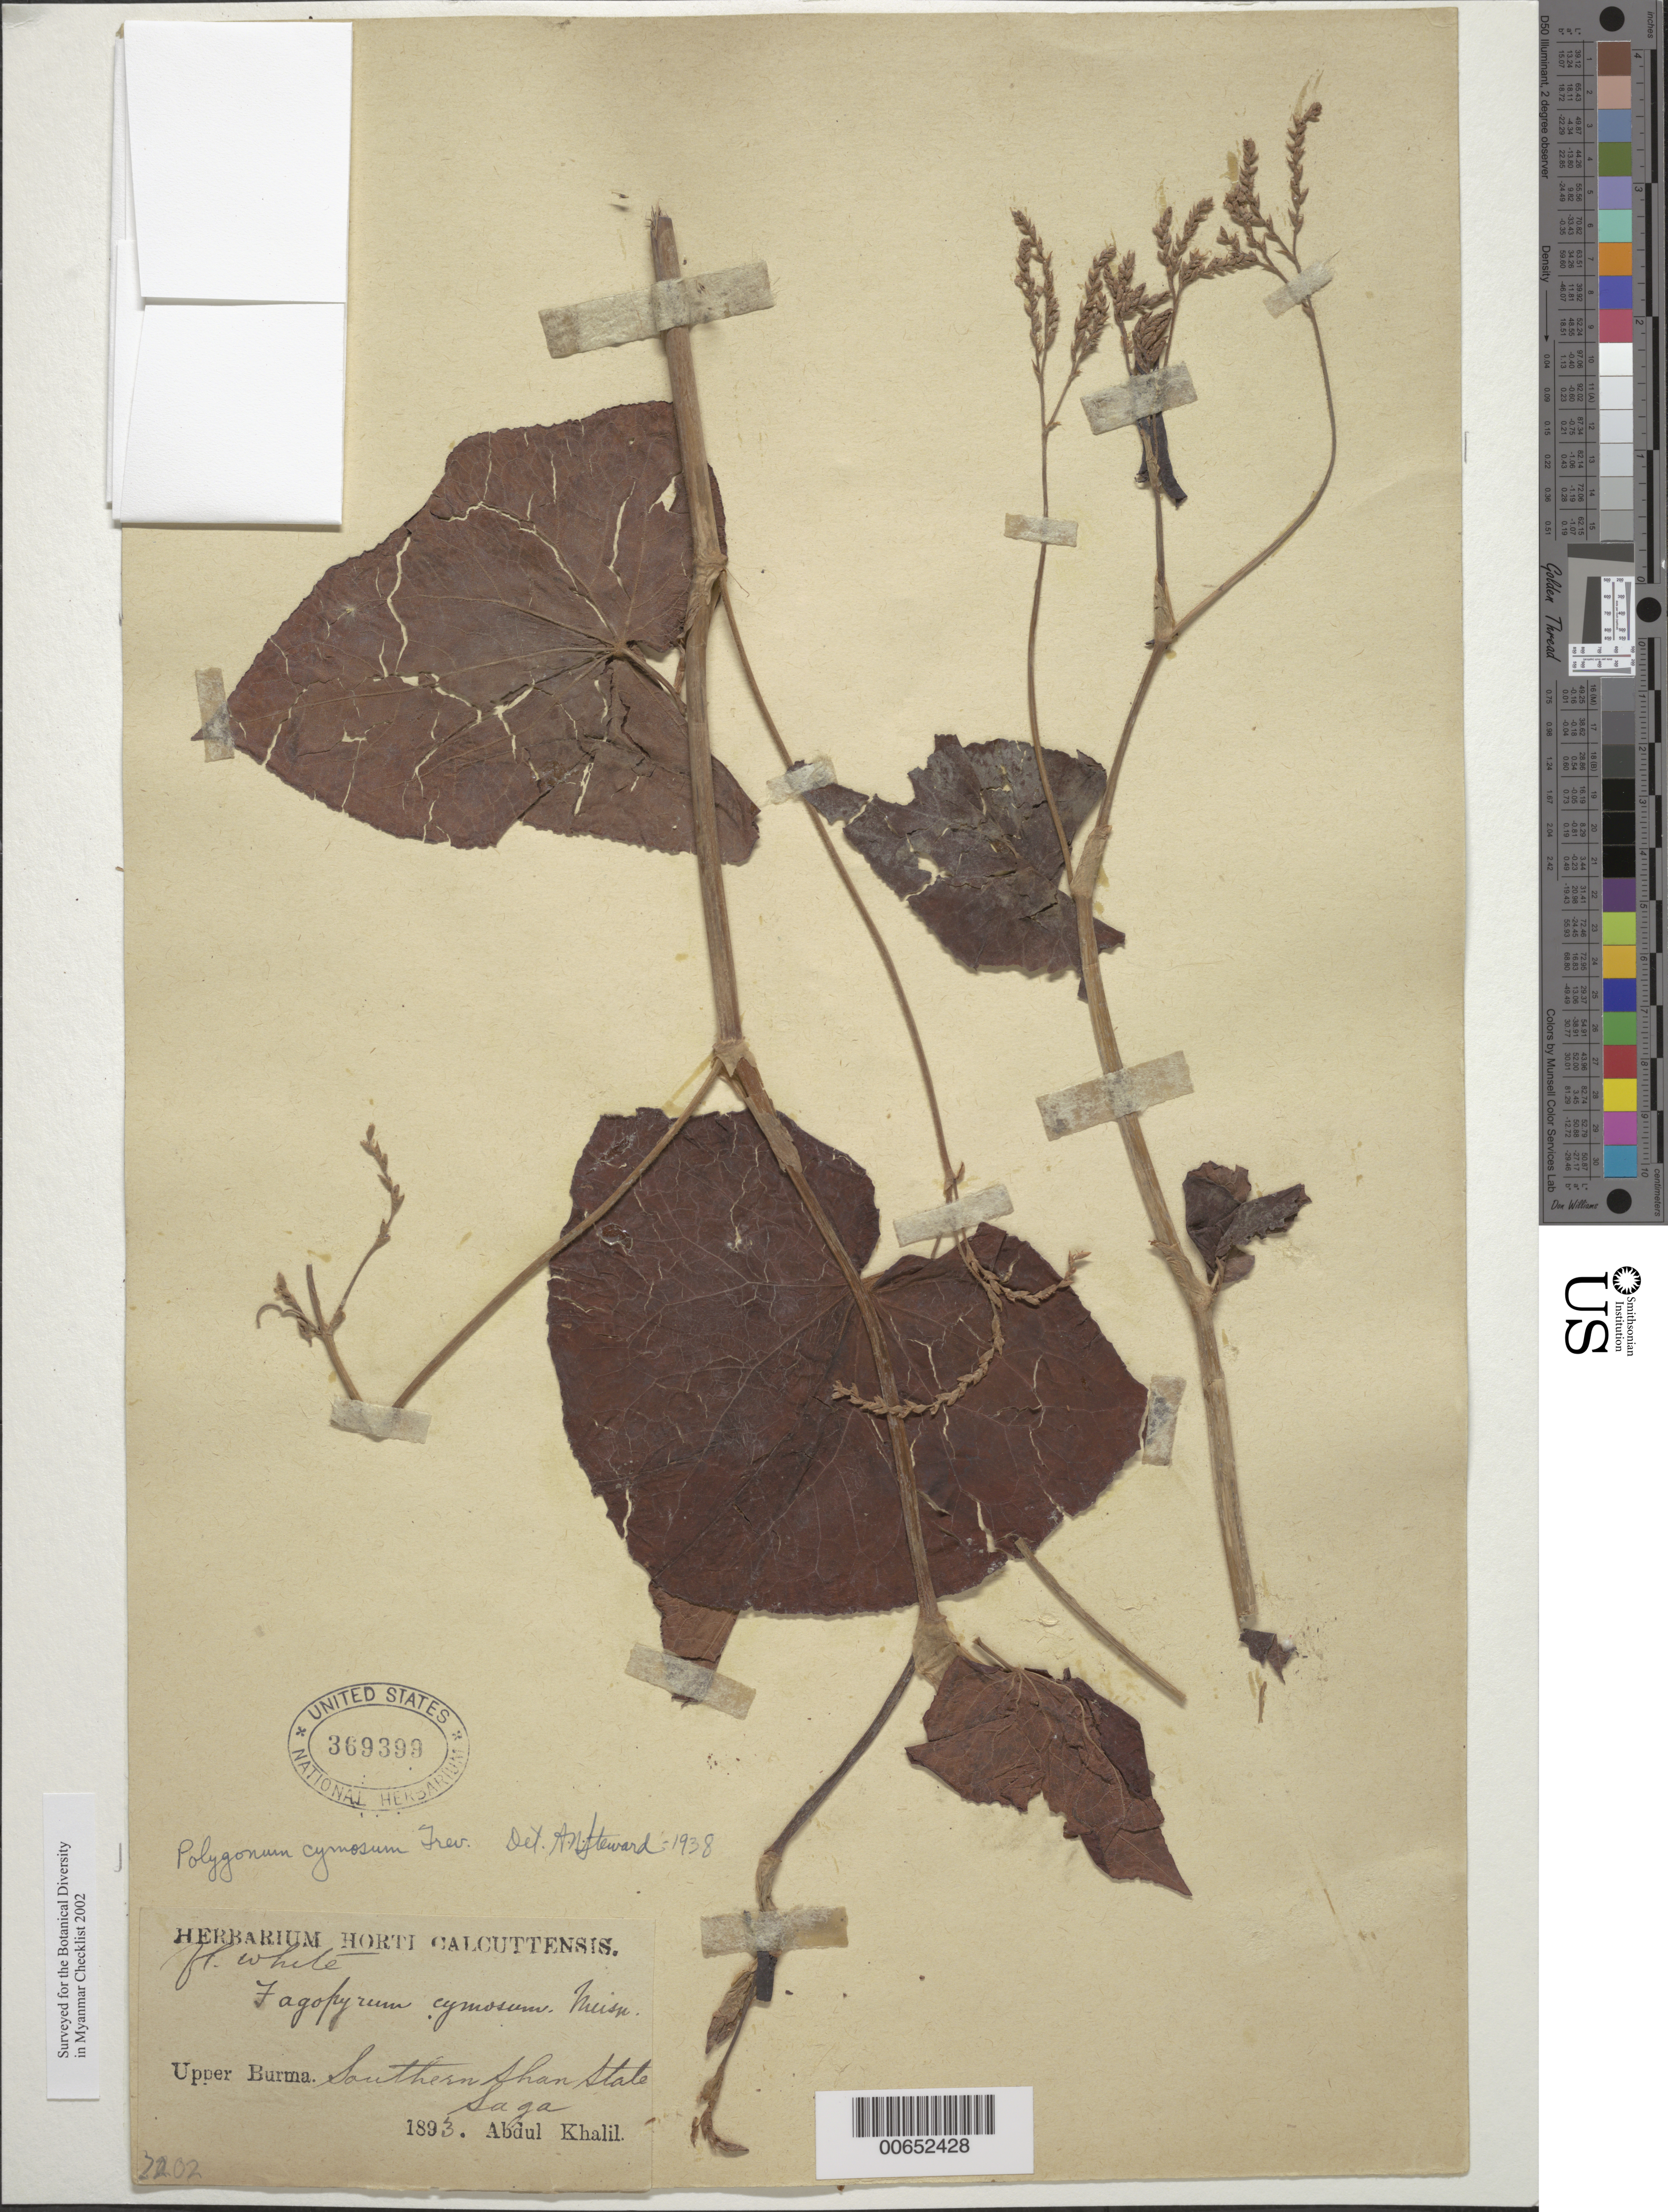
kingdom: Plantae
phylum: Tracheophyta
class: Magnoliopsida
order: Caryophyllales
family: Polygonaceae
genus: Polygonum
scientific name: Polygonum cymosum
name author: Trevir.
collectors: A. Khalil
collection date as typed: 1893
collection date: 1893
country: Myanmar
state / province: Shan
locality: Upper Burma, Saga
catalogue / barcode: US 369399